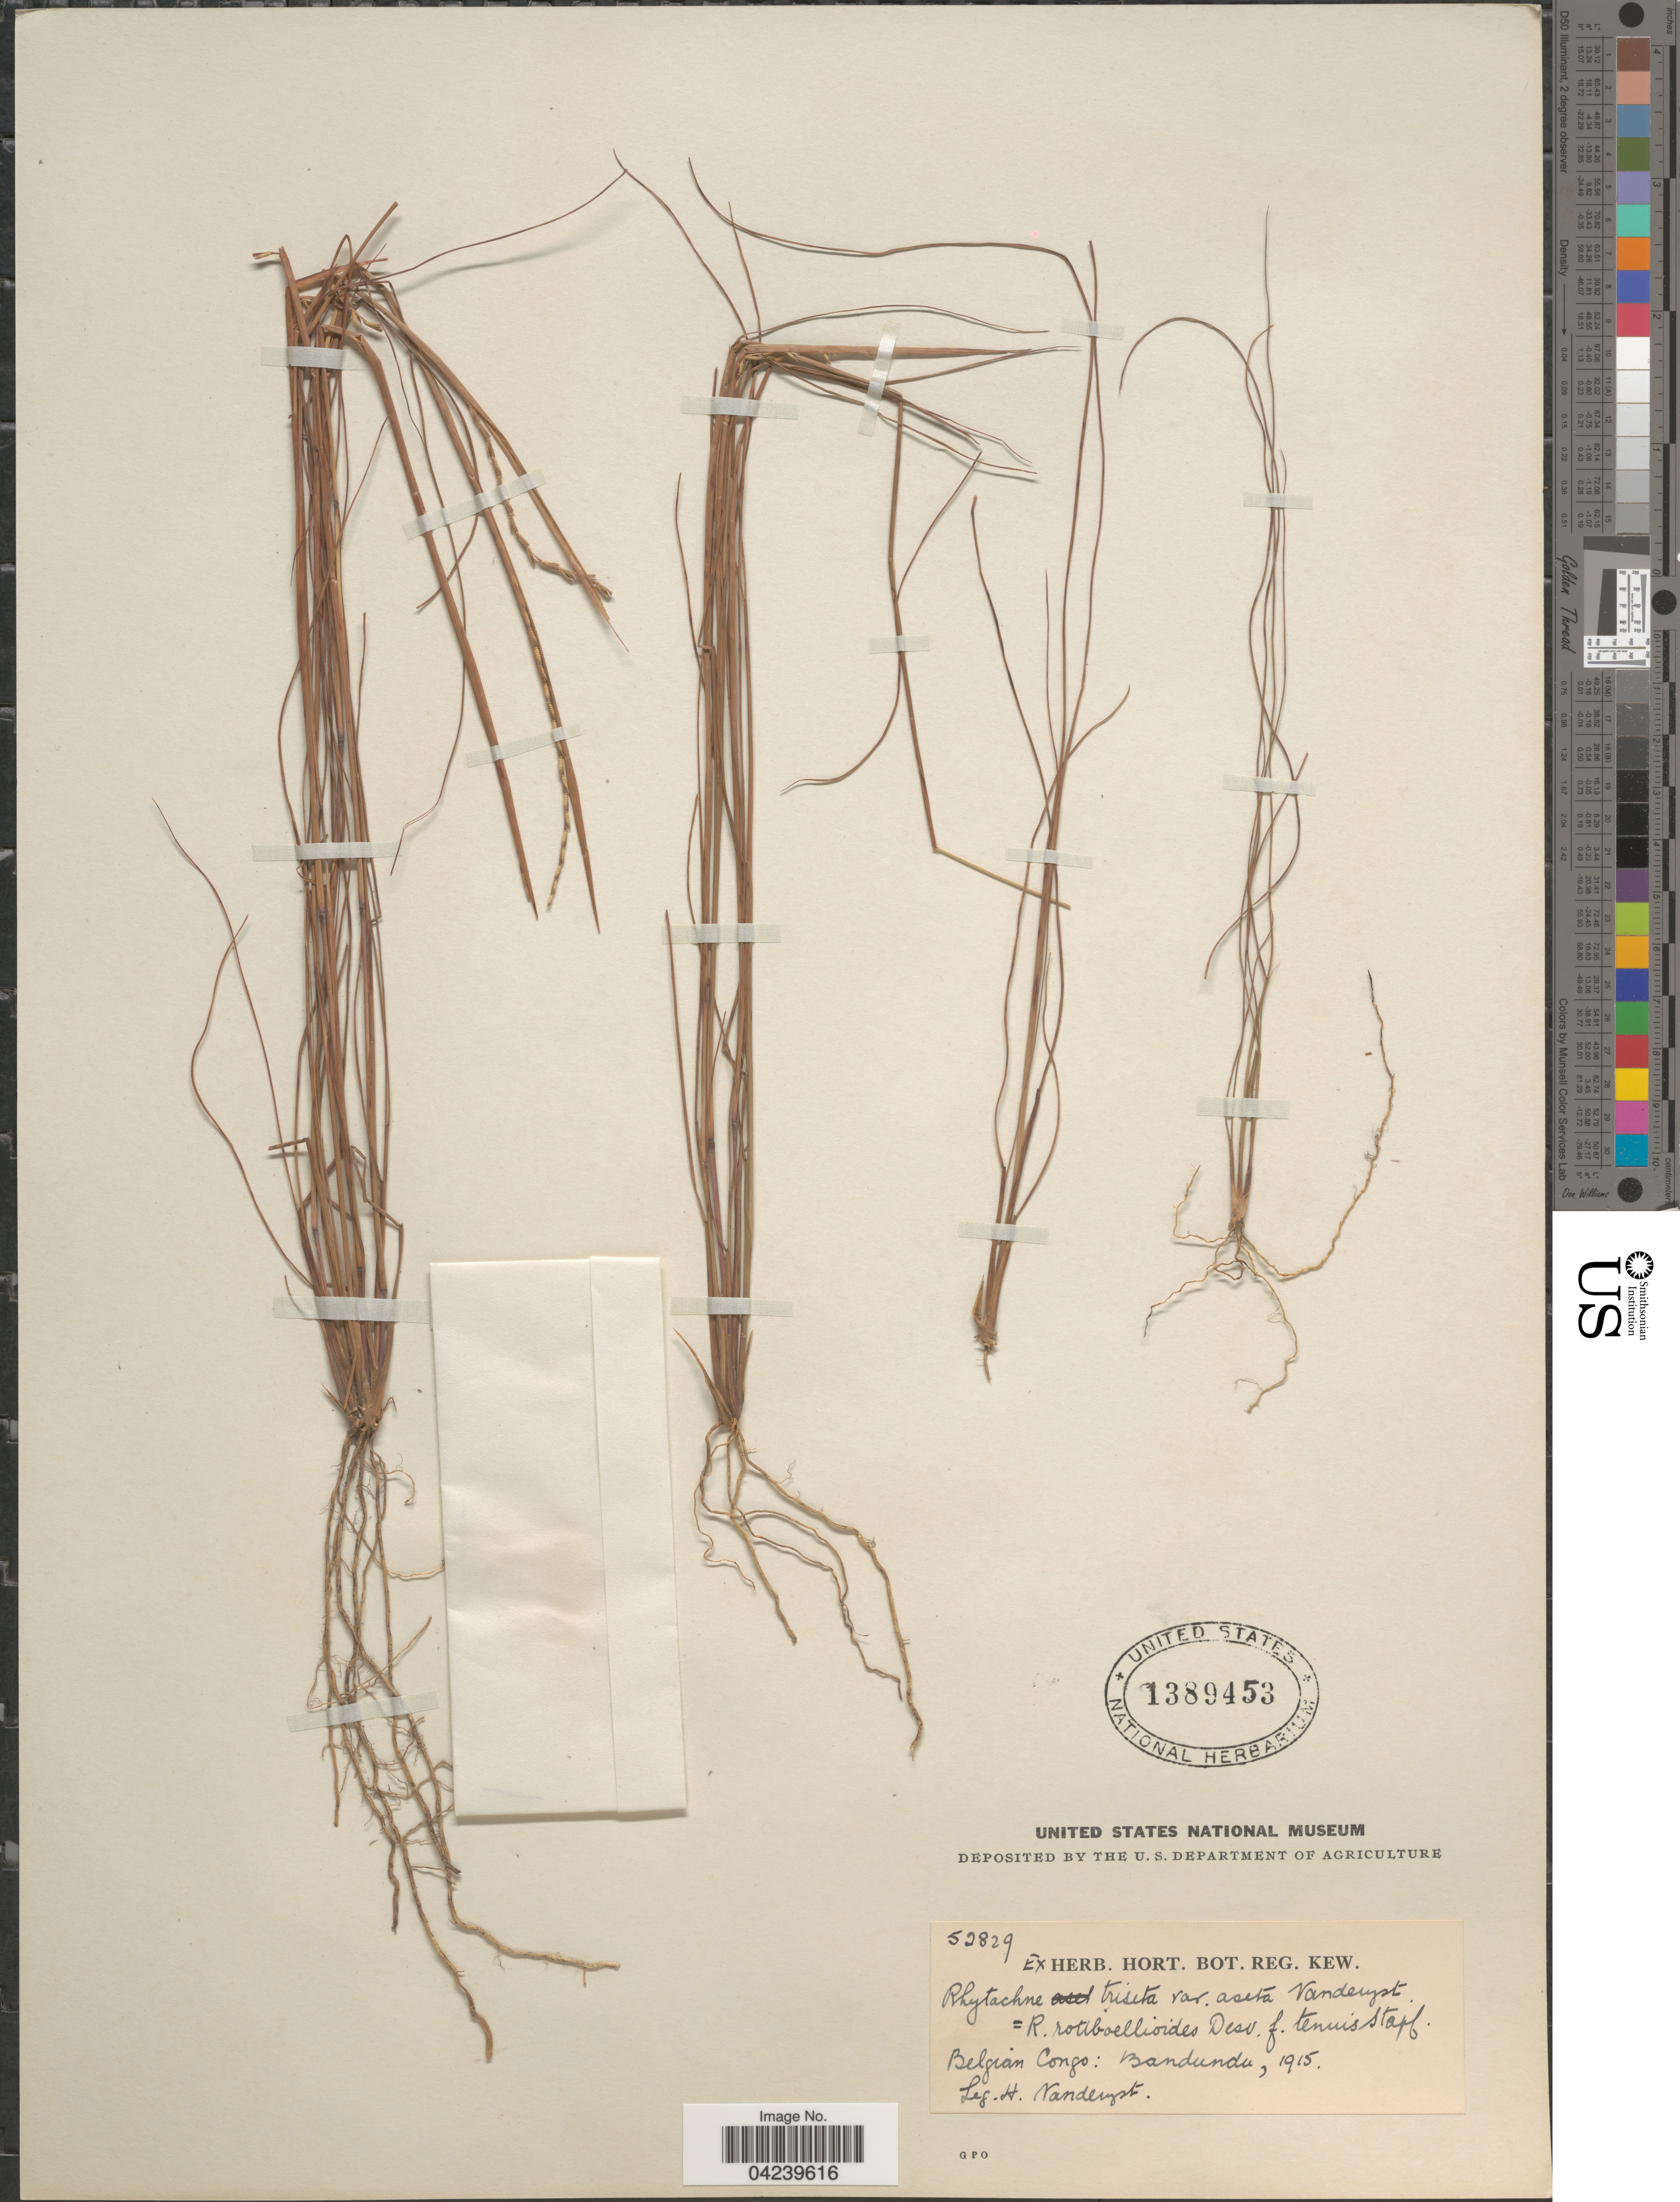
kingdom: Plantae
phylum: Tracheophyta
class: Liliopsida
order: Poales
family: Poaceae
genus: Rhytachne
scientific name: Rhytachne rottboellioides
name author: Desv.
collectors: H. J. R. Vanderyst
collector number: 52829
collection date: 1915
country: Congo, Democratic Republic of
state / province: Kwilu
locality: Belgian Congo: Bandundu.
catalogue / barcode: US 1389453